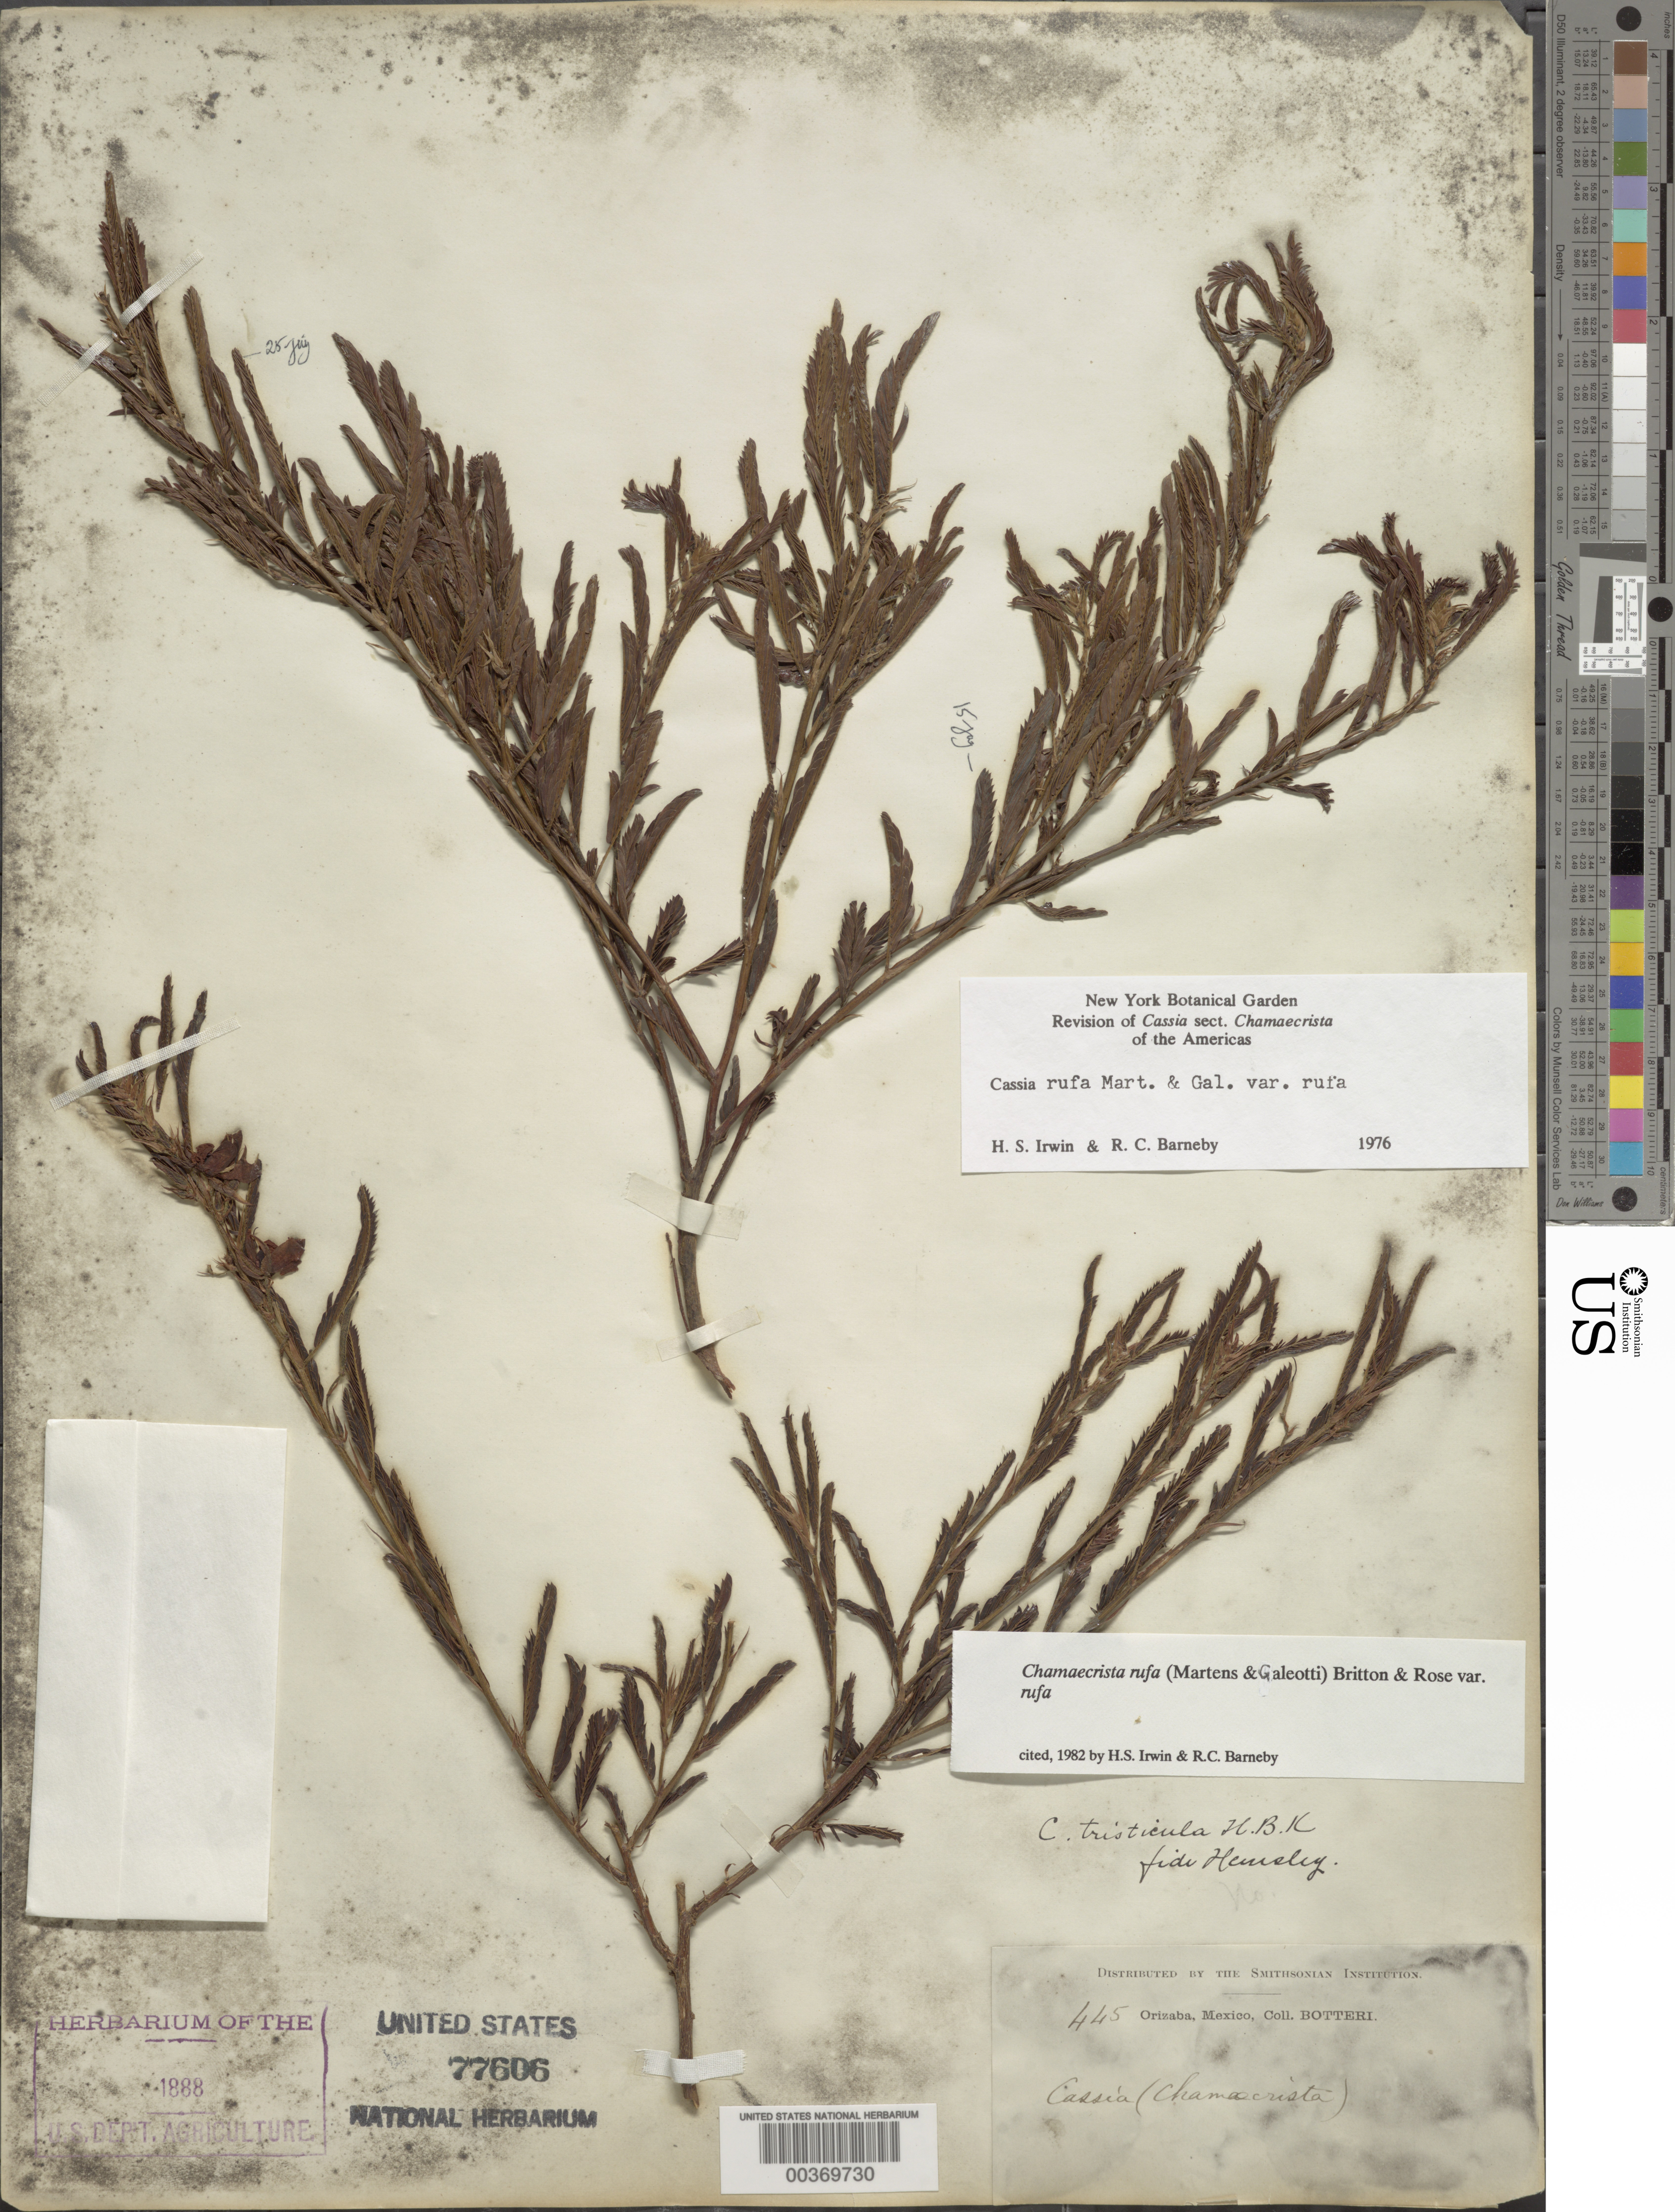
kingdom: Plantae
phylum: Tracheophyta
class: Magnoliopsida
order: Fabales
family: Fabaceae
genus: Chamaecrista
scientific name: Chamaecrista rufa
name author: Britton & Rose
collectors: -. Botteri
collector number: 445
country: Mexico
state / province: Michoacán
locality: Orizaba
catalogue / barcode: US 77606